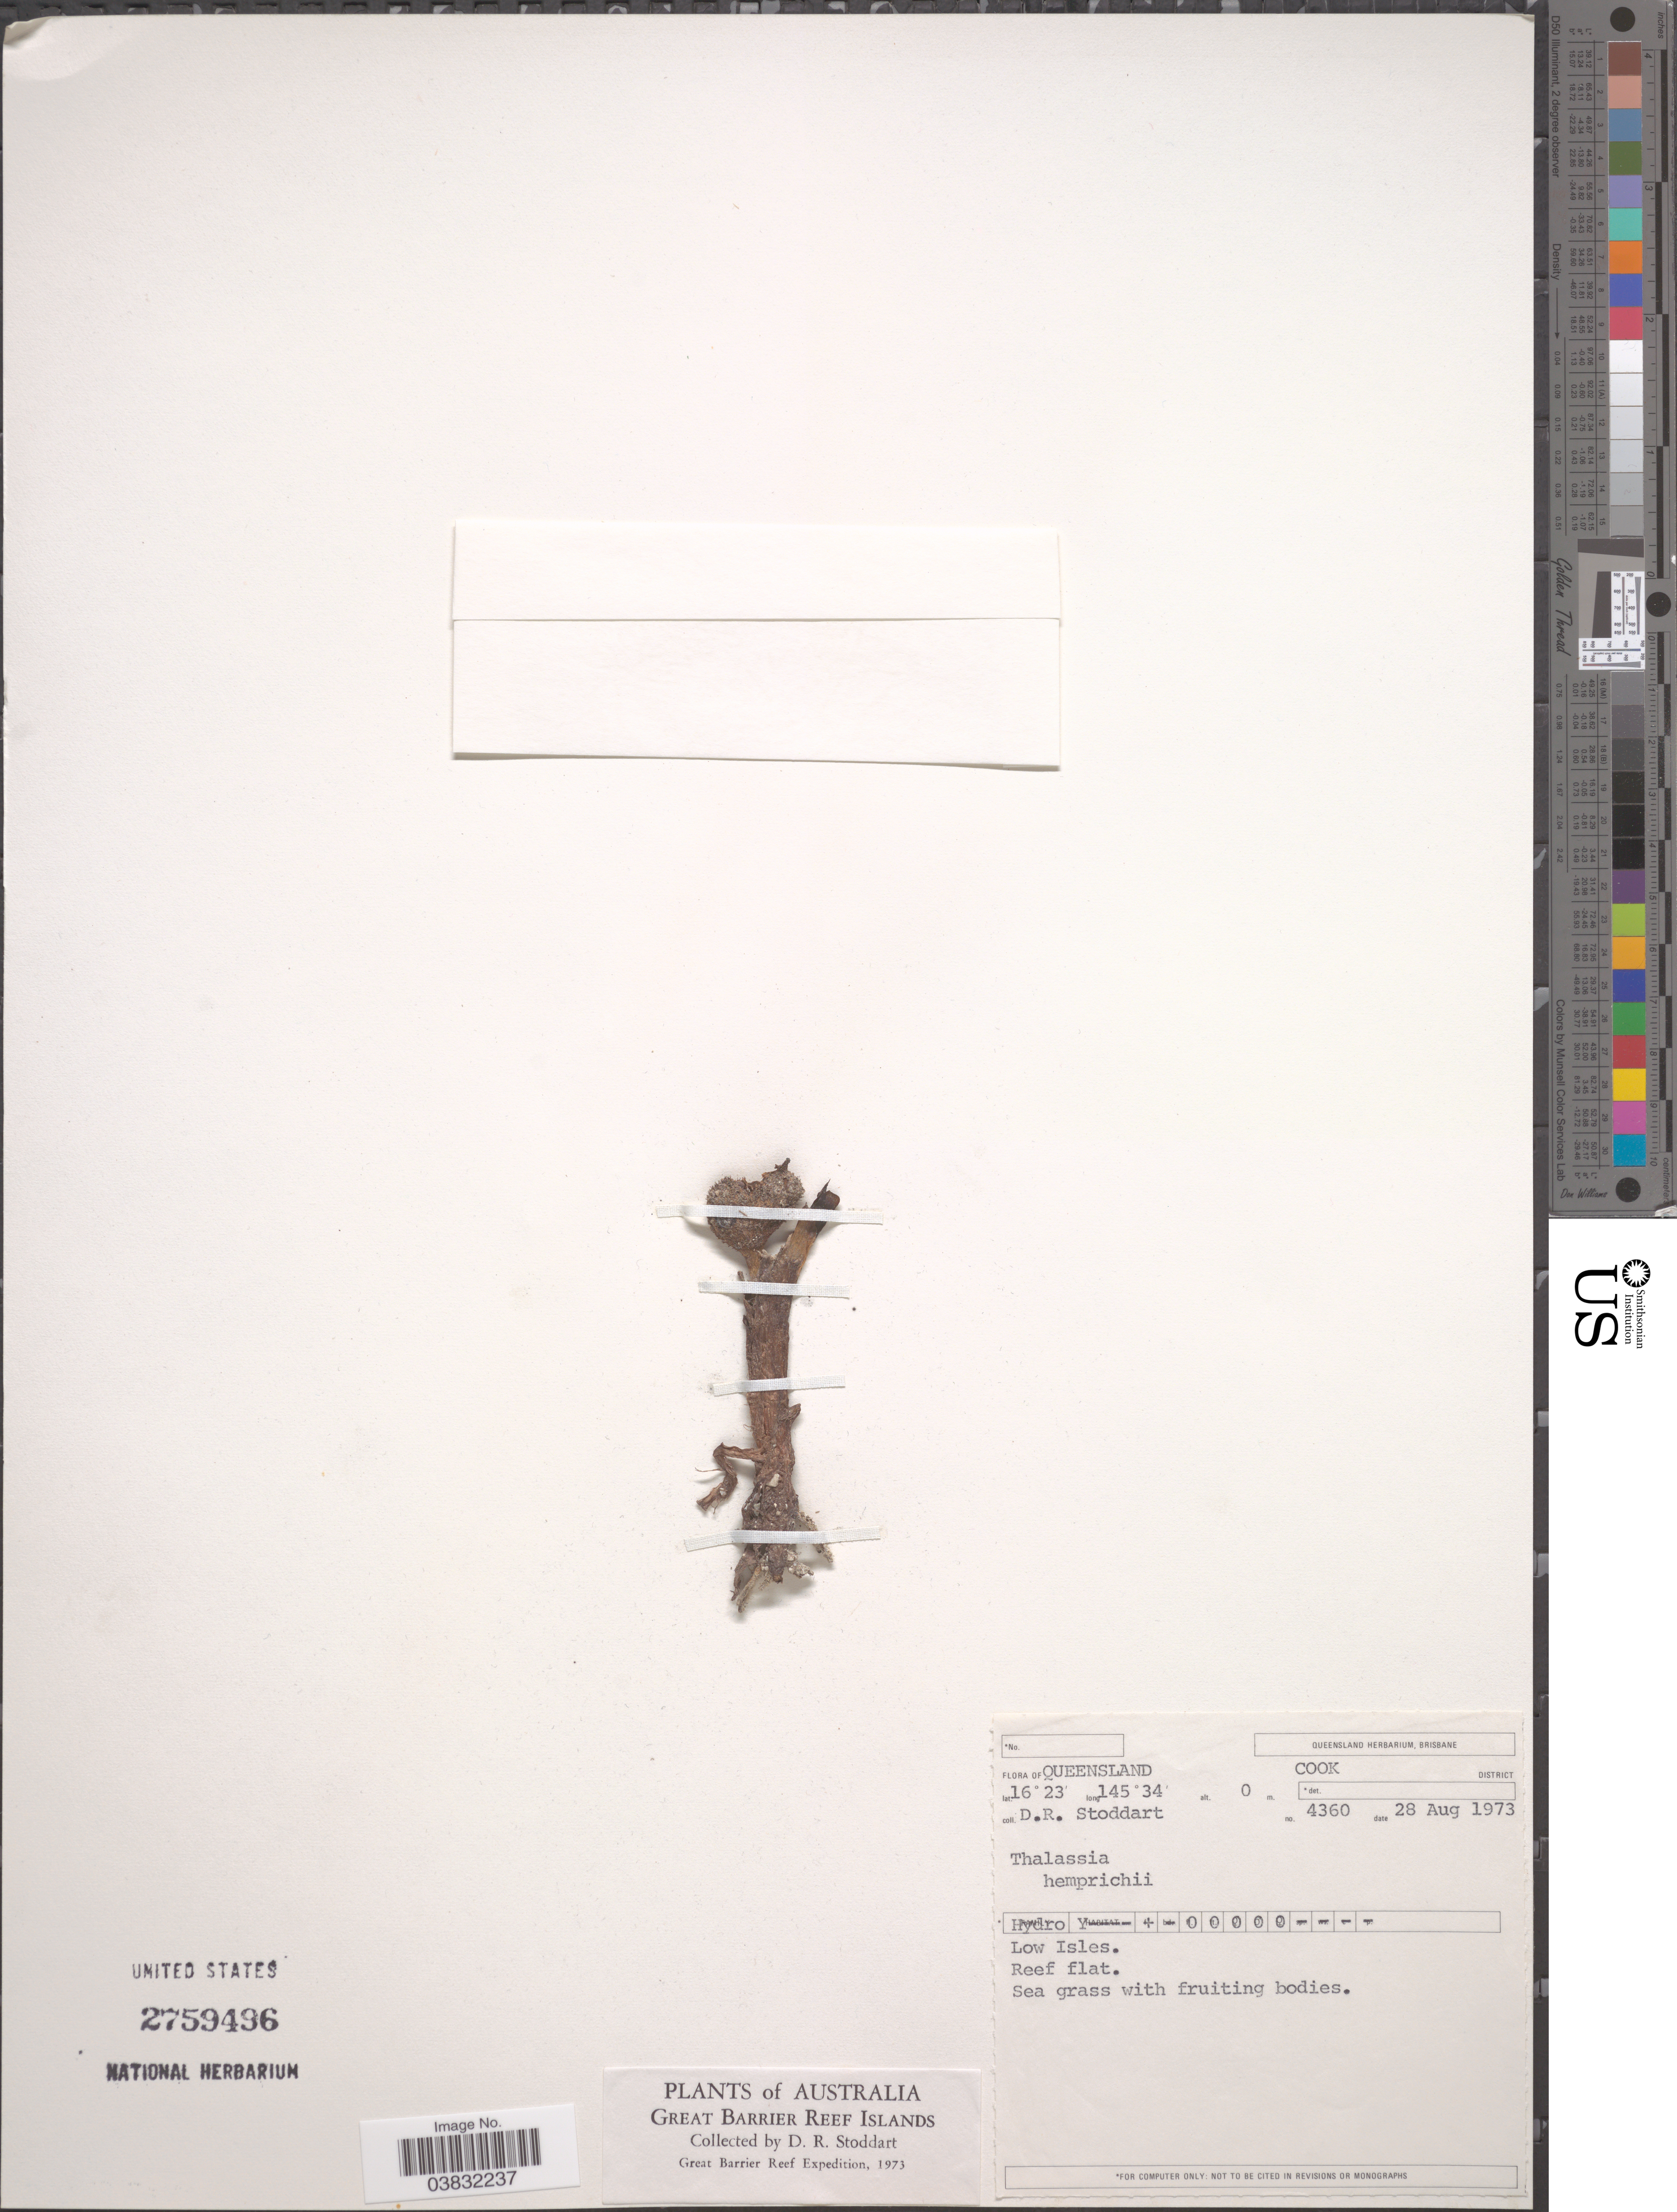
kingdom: Plantae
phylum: Tracheophyta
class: Liliopsida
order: Alismatales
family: Hydrocharitaceae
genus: Thalassia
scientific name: Thalassia hemprichii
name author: Asch.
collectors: D. R. Stoddart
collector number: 4360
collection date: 1973-08-28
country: Australia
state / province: Queensland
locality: Great Barrier Reef Islands. Cook District. Low Isles.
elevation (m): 0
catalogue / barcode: US 2759496